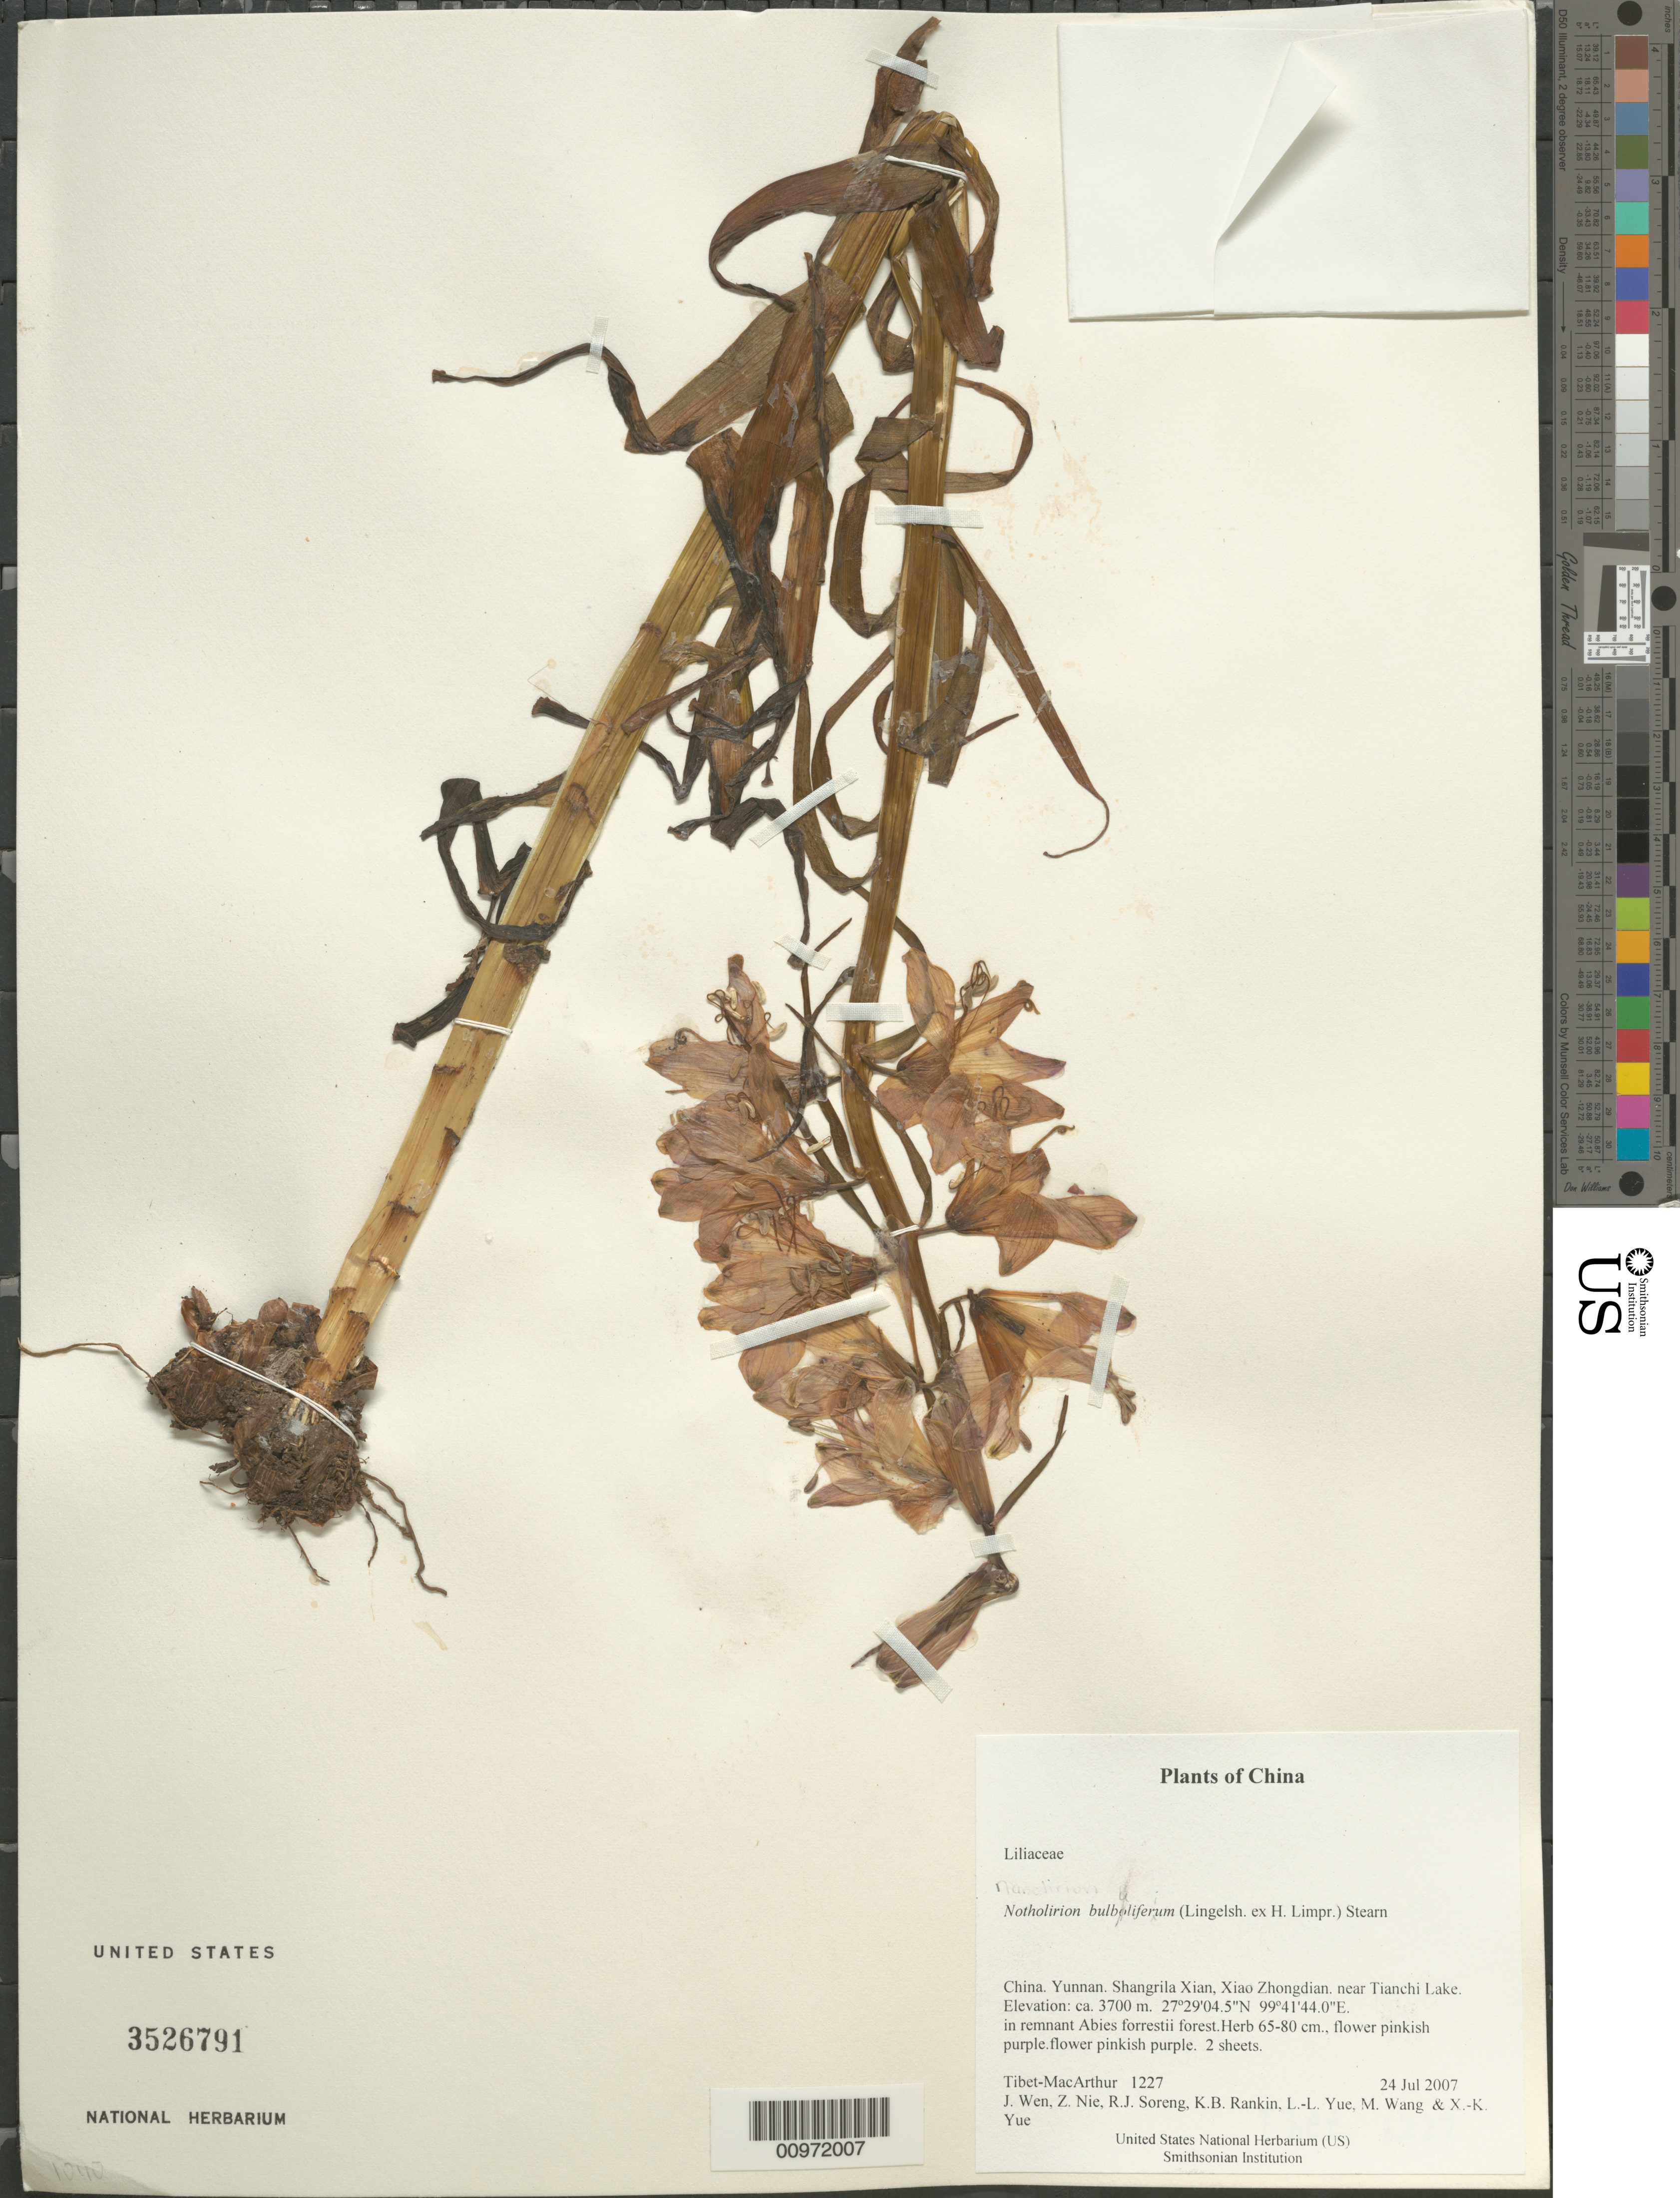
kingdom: Plantae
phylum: Tracheophyta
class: Liliopsida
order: Liliales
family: Liliaceae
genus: Notholirion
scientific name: Notholirion bulbuliferum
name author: (Lingelsh. ex H. Limpr.) Stearn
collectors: Tibet-MacArthur, J. Wen, Z. Nie, R. J. Soreng, K. Rankin, L. Yue, M. Wang & X. Yue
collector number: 1227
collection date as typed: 24 Jul 2007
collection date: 2007-07-24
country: China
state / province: Yunnan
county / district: Shangrila Xian, Xiao Zhongdian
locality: near Tianchi Lake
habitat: In remnant Abies forrestii forest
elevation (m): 3700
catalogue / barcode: US 3526791